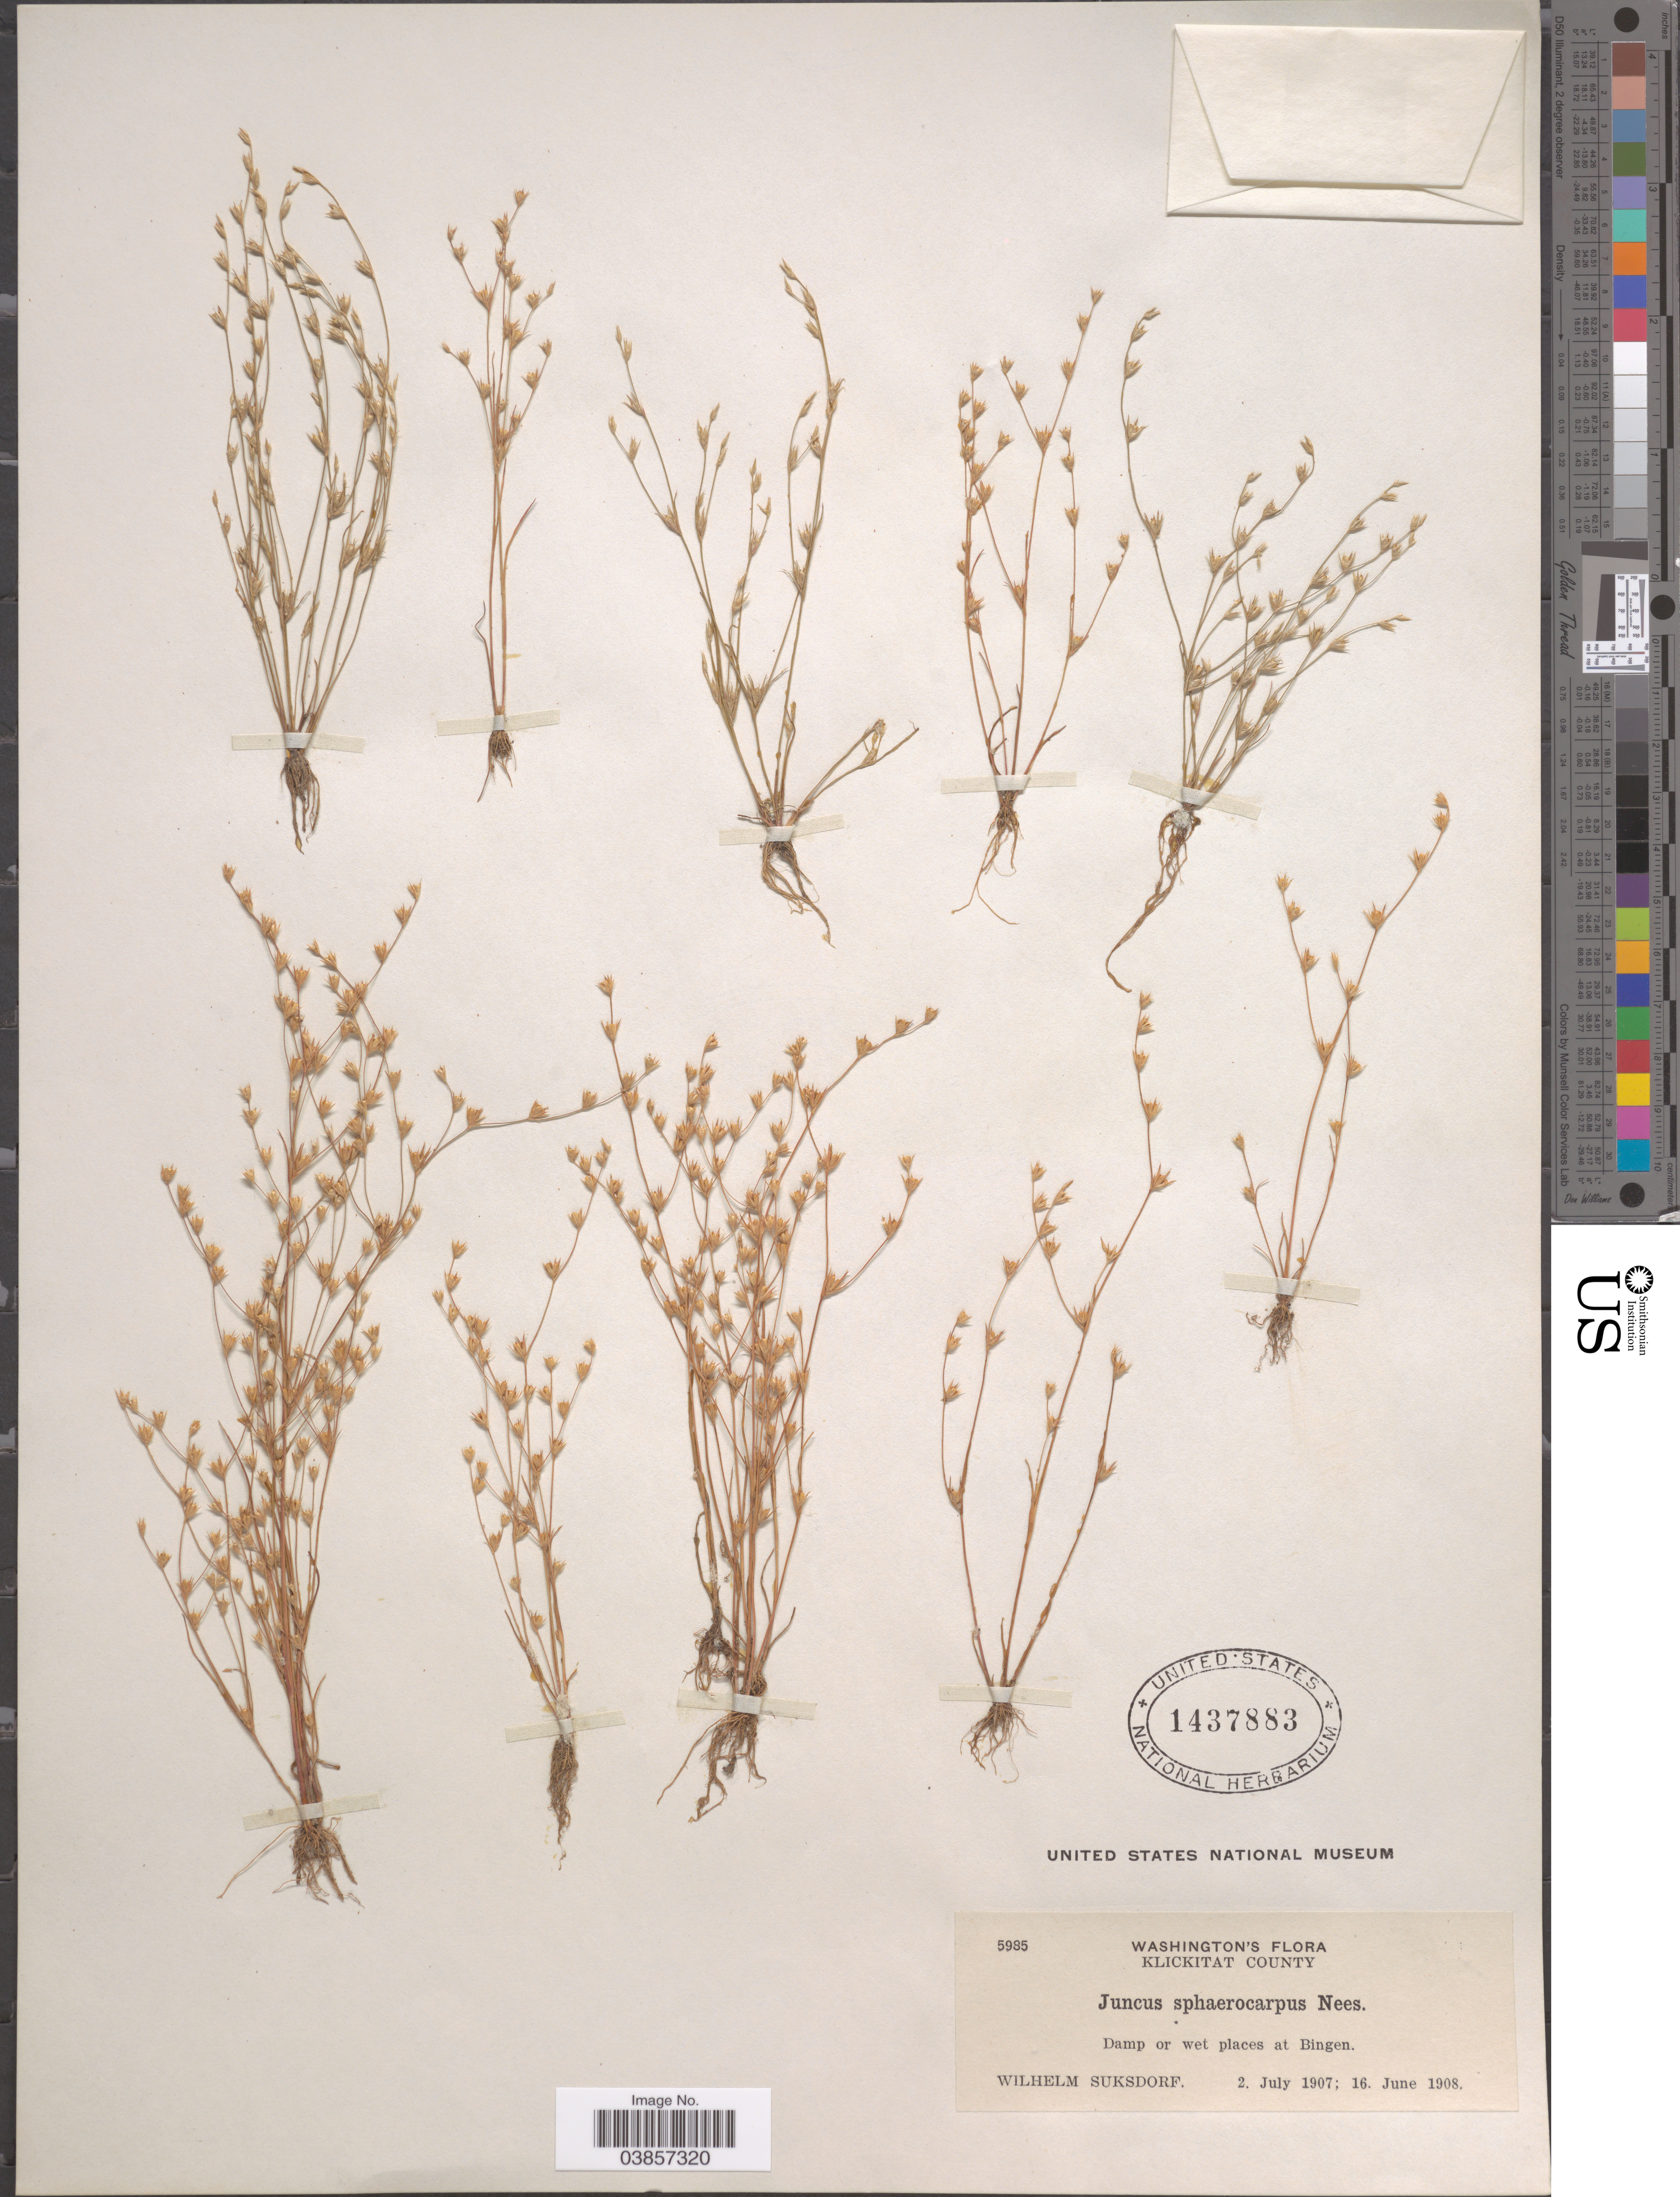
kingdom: Plantae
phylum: Tracheophyta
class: Liliopsida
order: Poales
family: Juncaceae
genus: Juncus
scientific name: Juncus sphaerocarpus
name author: Nees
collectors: W. N. Suksdorf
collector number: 5985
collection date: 1907-07-02/1908-06-16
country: United States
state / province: Washington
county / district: Klickitat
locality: Klickitat County. Damp or wet places at Bingen.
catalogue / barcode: US 1437883